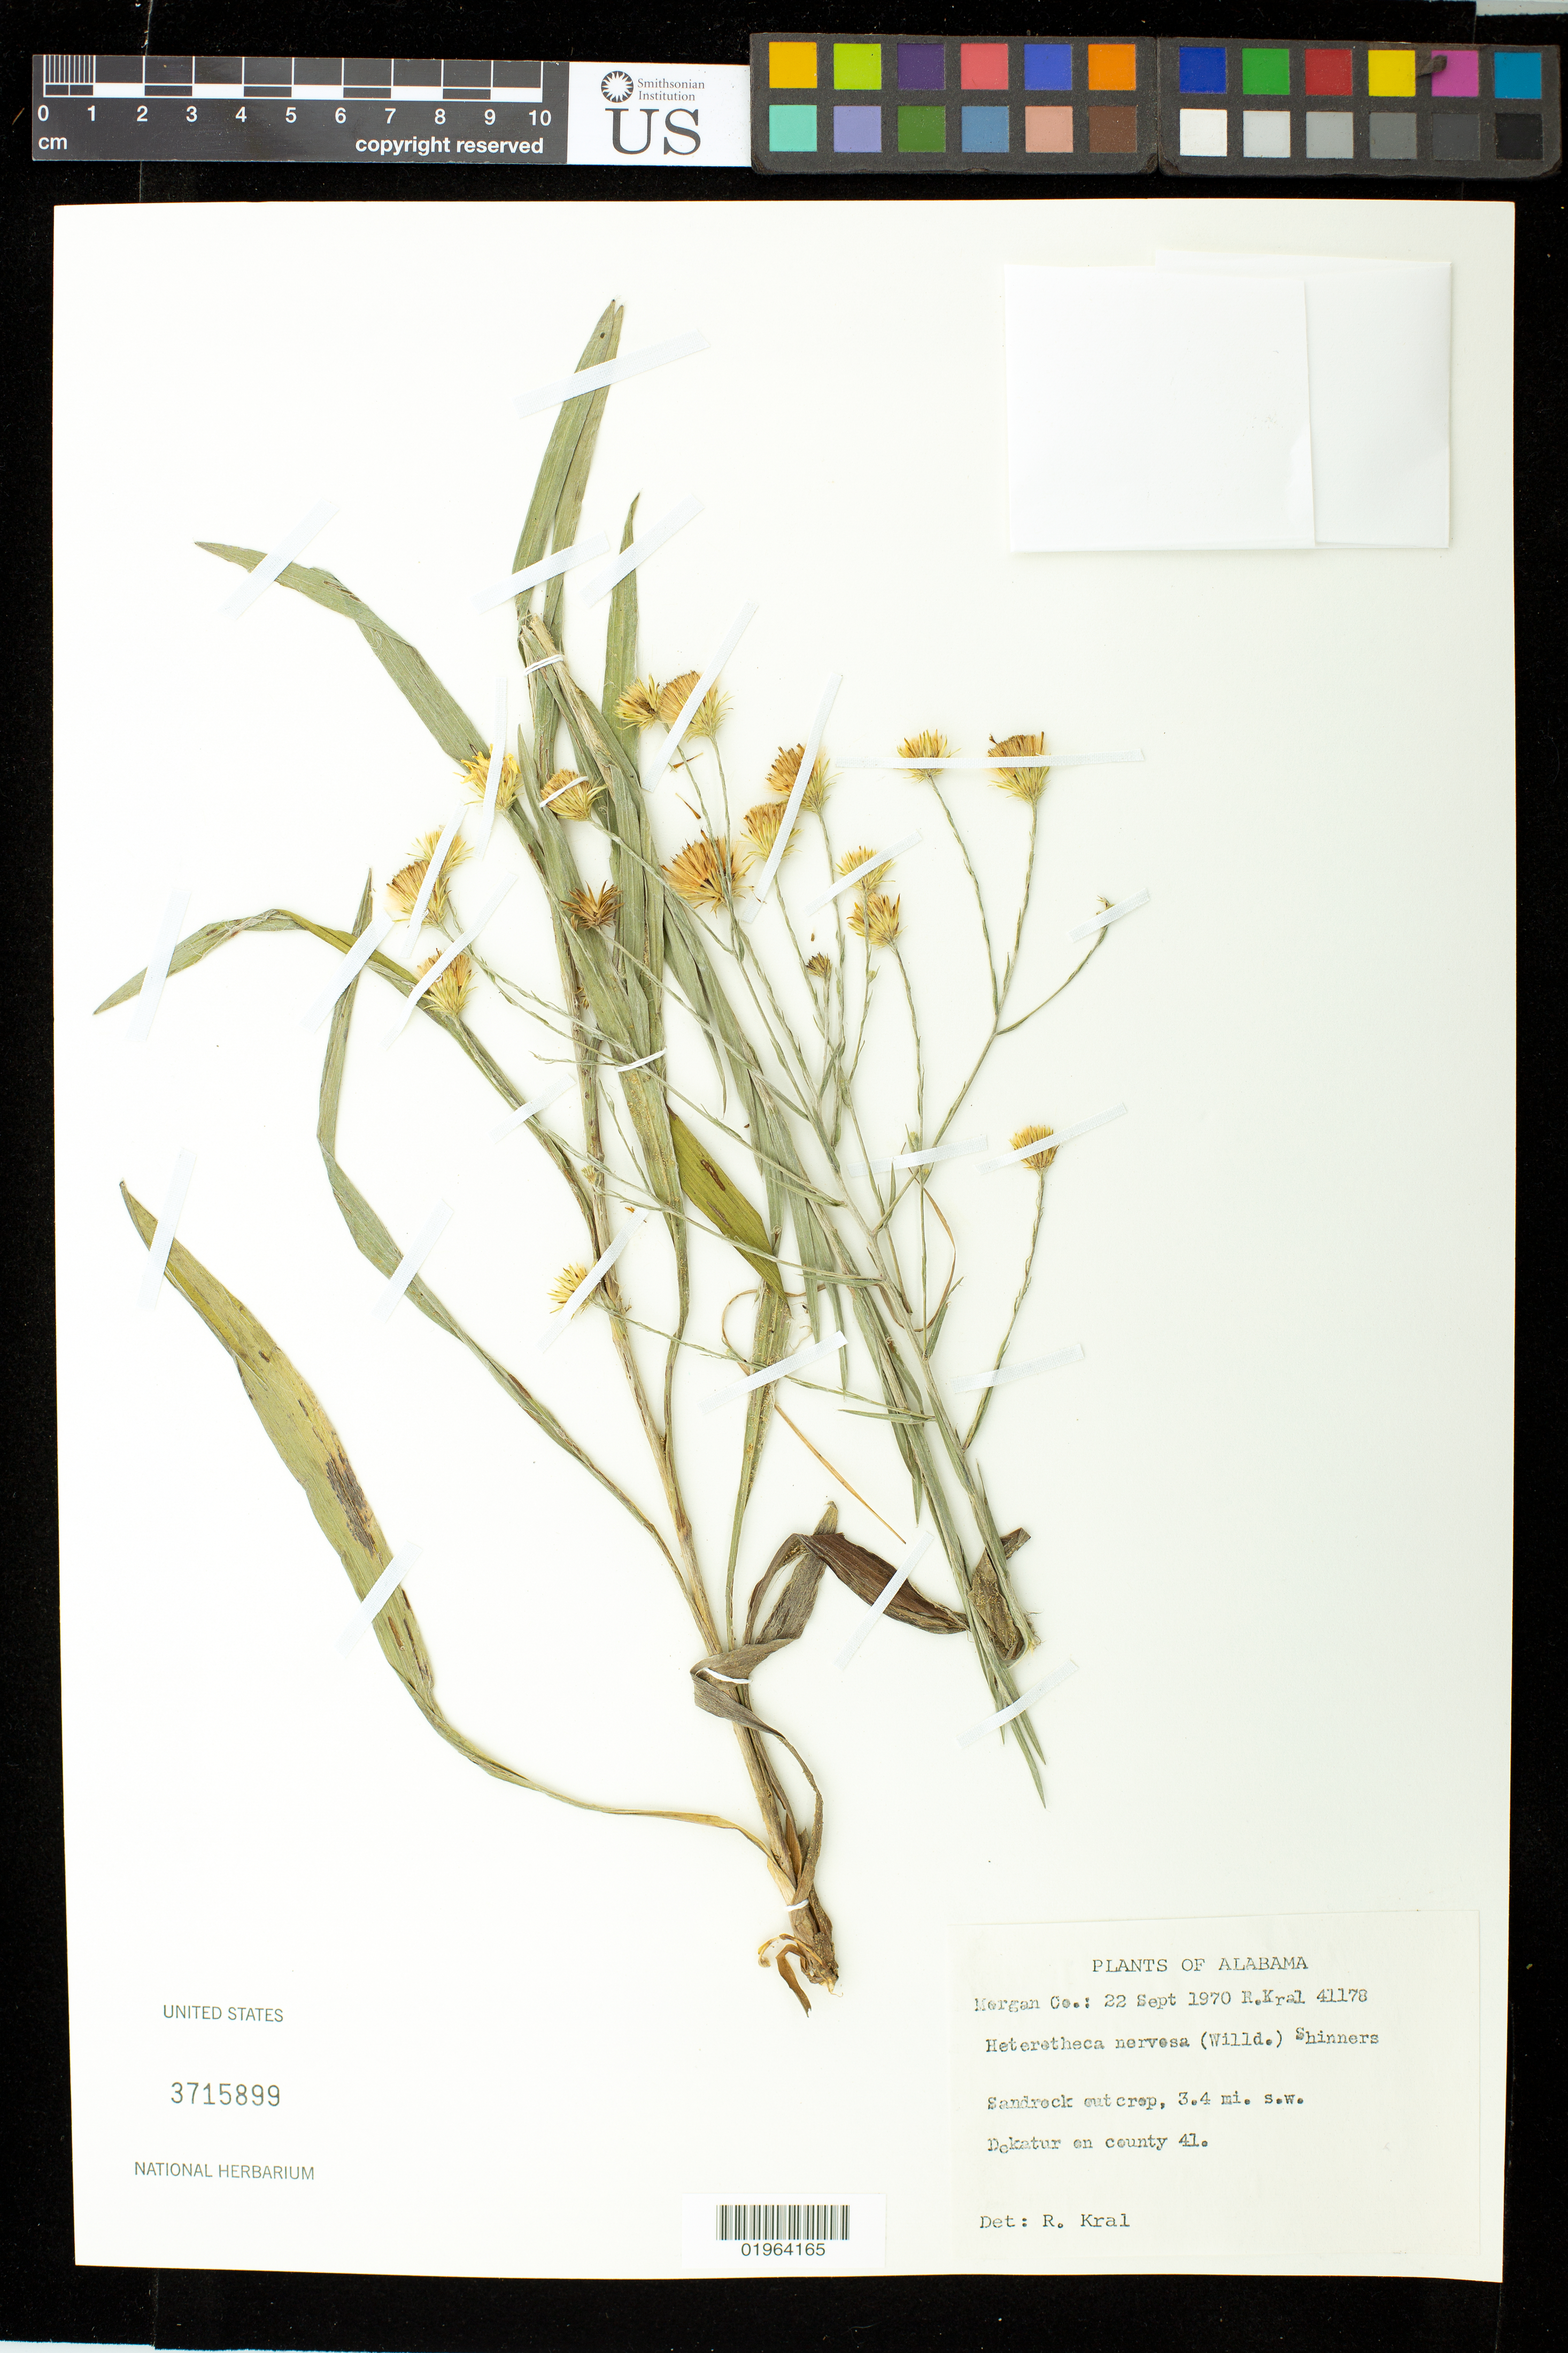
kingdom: Plantae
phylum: Tracheophyta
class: Magnoliopsida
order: Asterales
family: Asteraceae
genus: Heterotheca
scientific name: Heterotheca nervosa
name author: (Willd.) Shinners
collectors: R. Kral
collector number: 41178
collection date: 1970-09-22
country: United States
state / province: Alabama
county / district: Morgan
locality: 3.4 mi. SW Decatur on county 41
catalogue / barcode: US 3715899